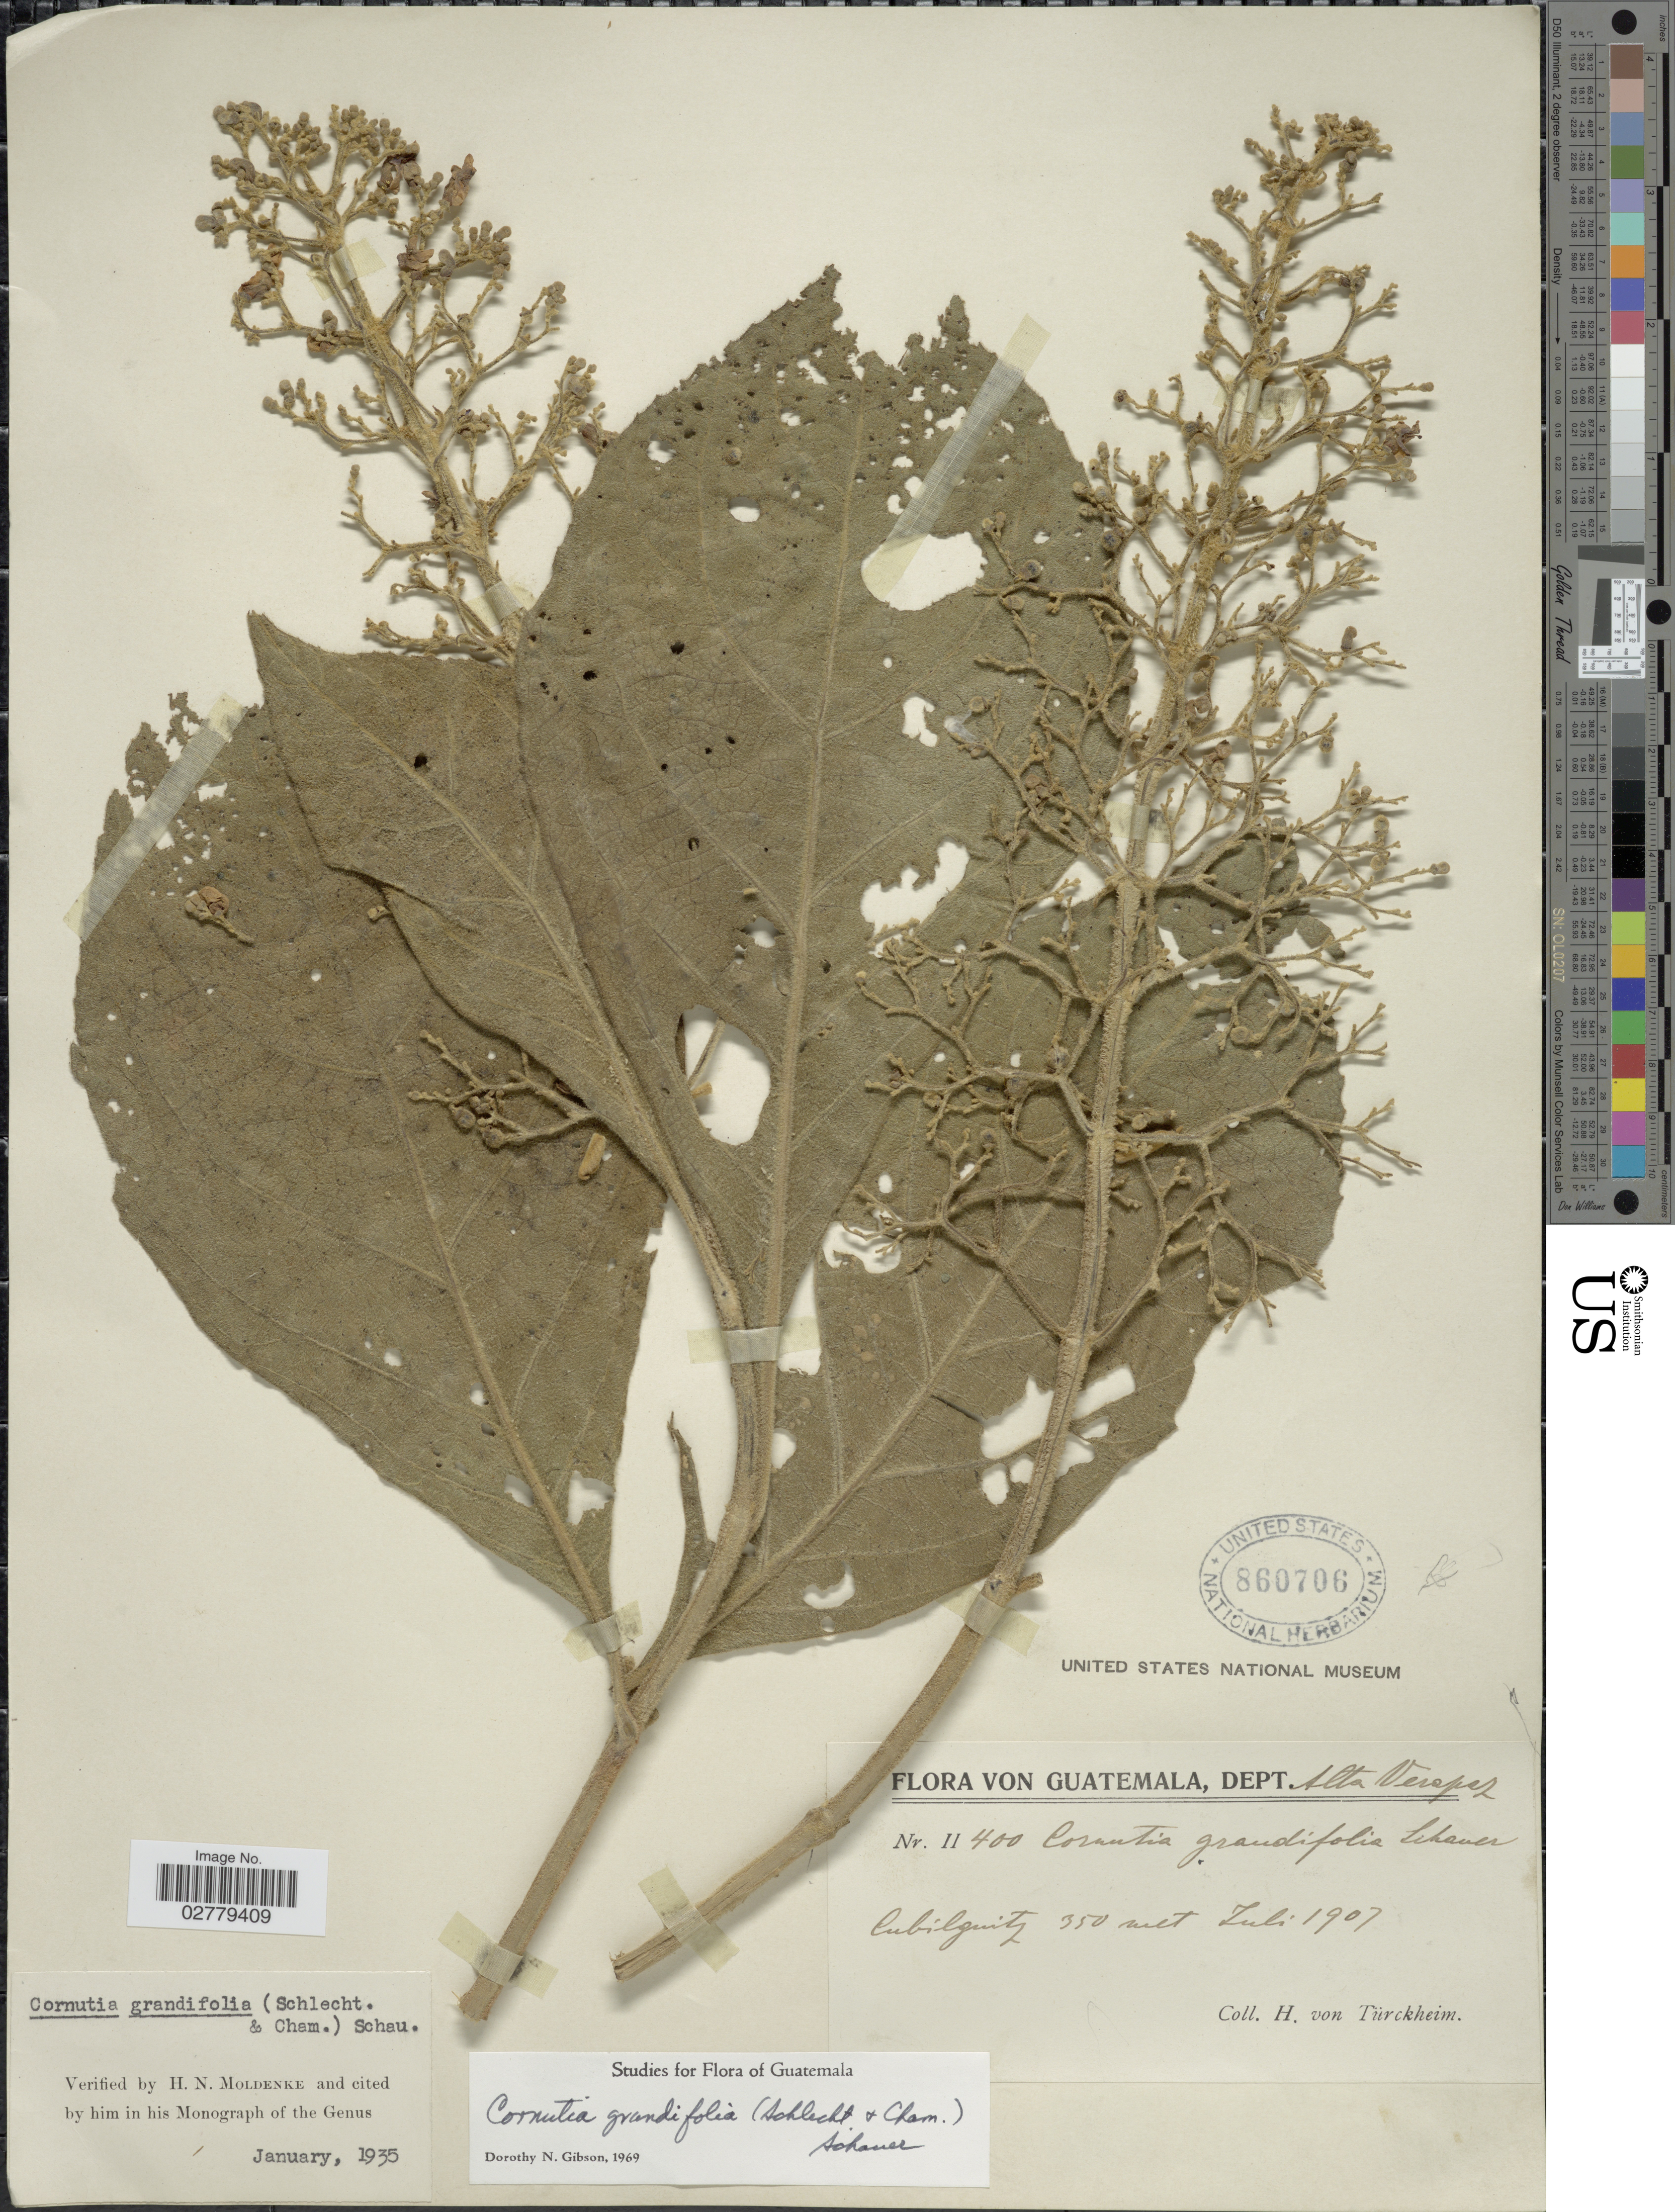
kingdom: Plantae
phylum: Tracheophyta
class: Magnoliopsida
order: Lamiales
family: Lamiaceae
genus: Cornutia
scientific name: Cornutia grandifolia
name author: (Cham. & Schltdl.) Schauer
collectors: H. von Türckheim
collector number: II400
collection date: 1907-07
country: Guatemala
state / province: Alta Verapaz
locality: Dept. Alta Verapaz. Cubilquitz.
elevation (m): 350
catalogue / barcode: US 860706